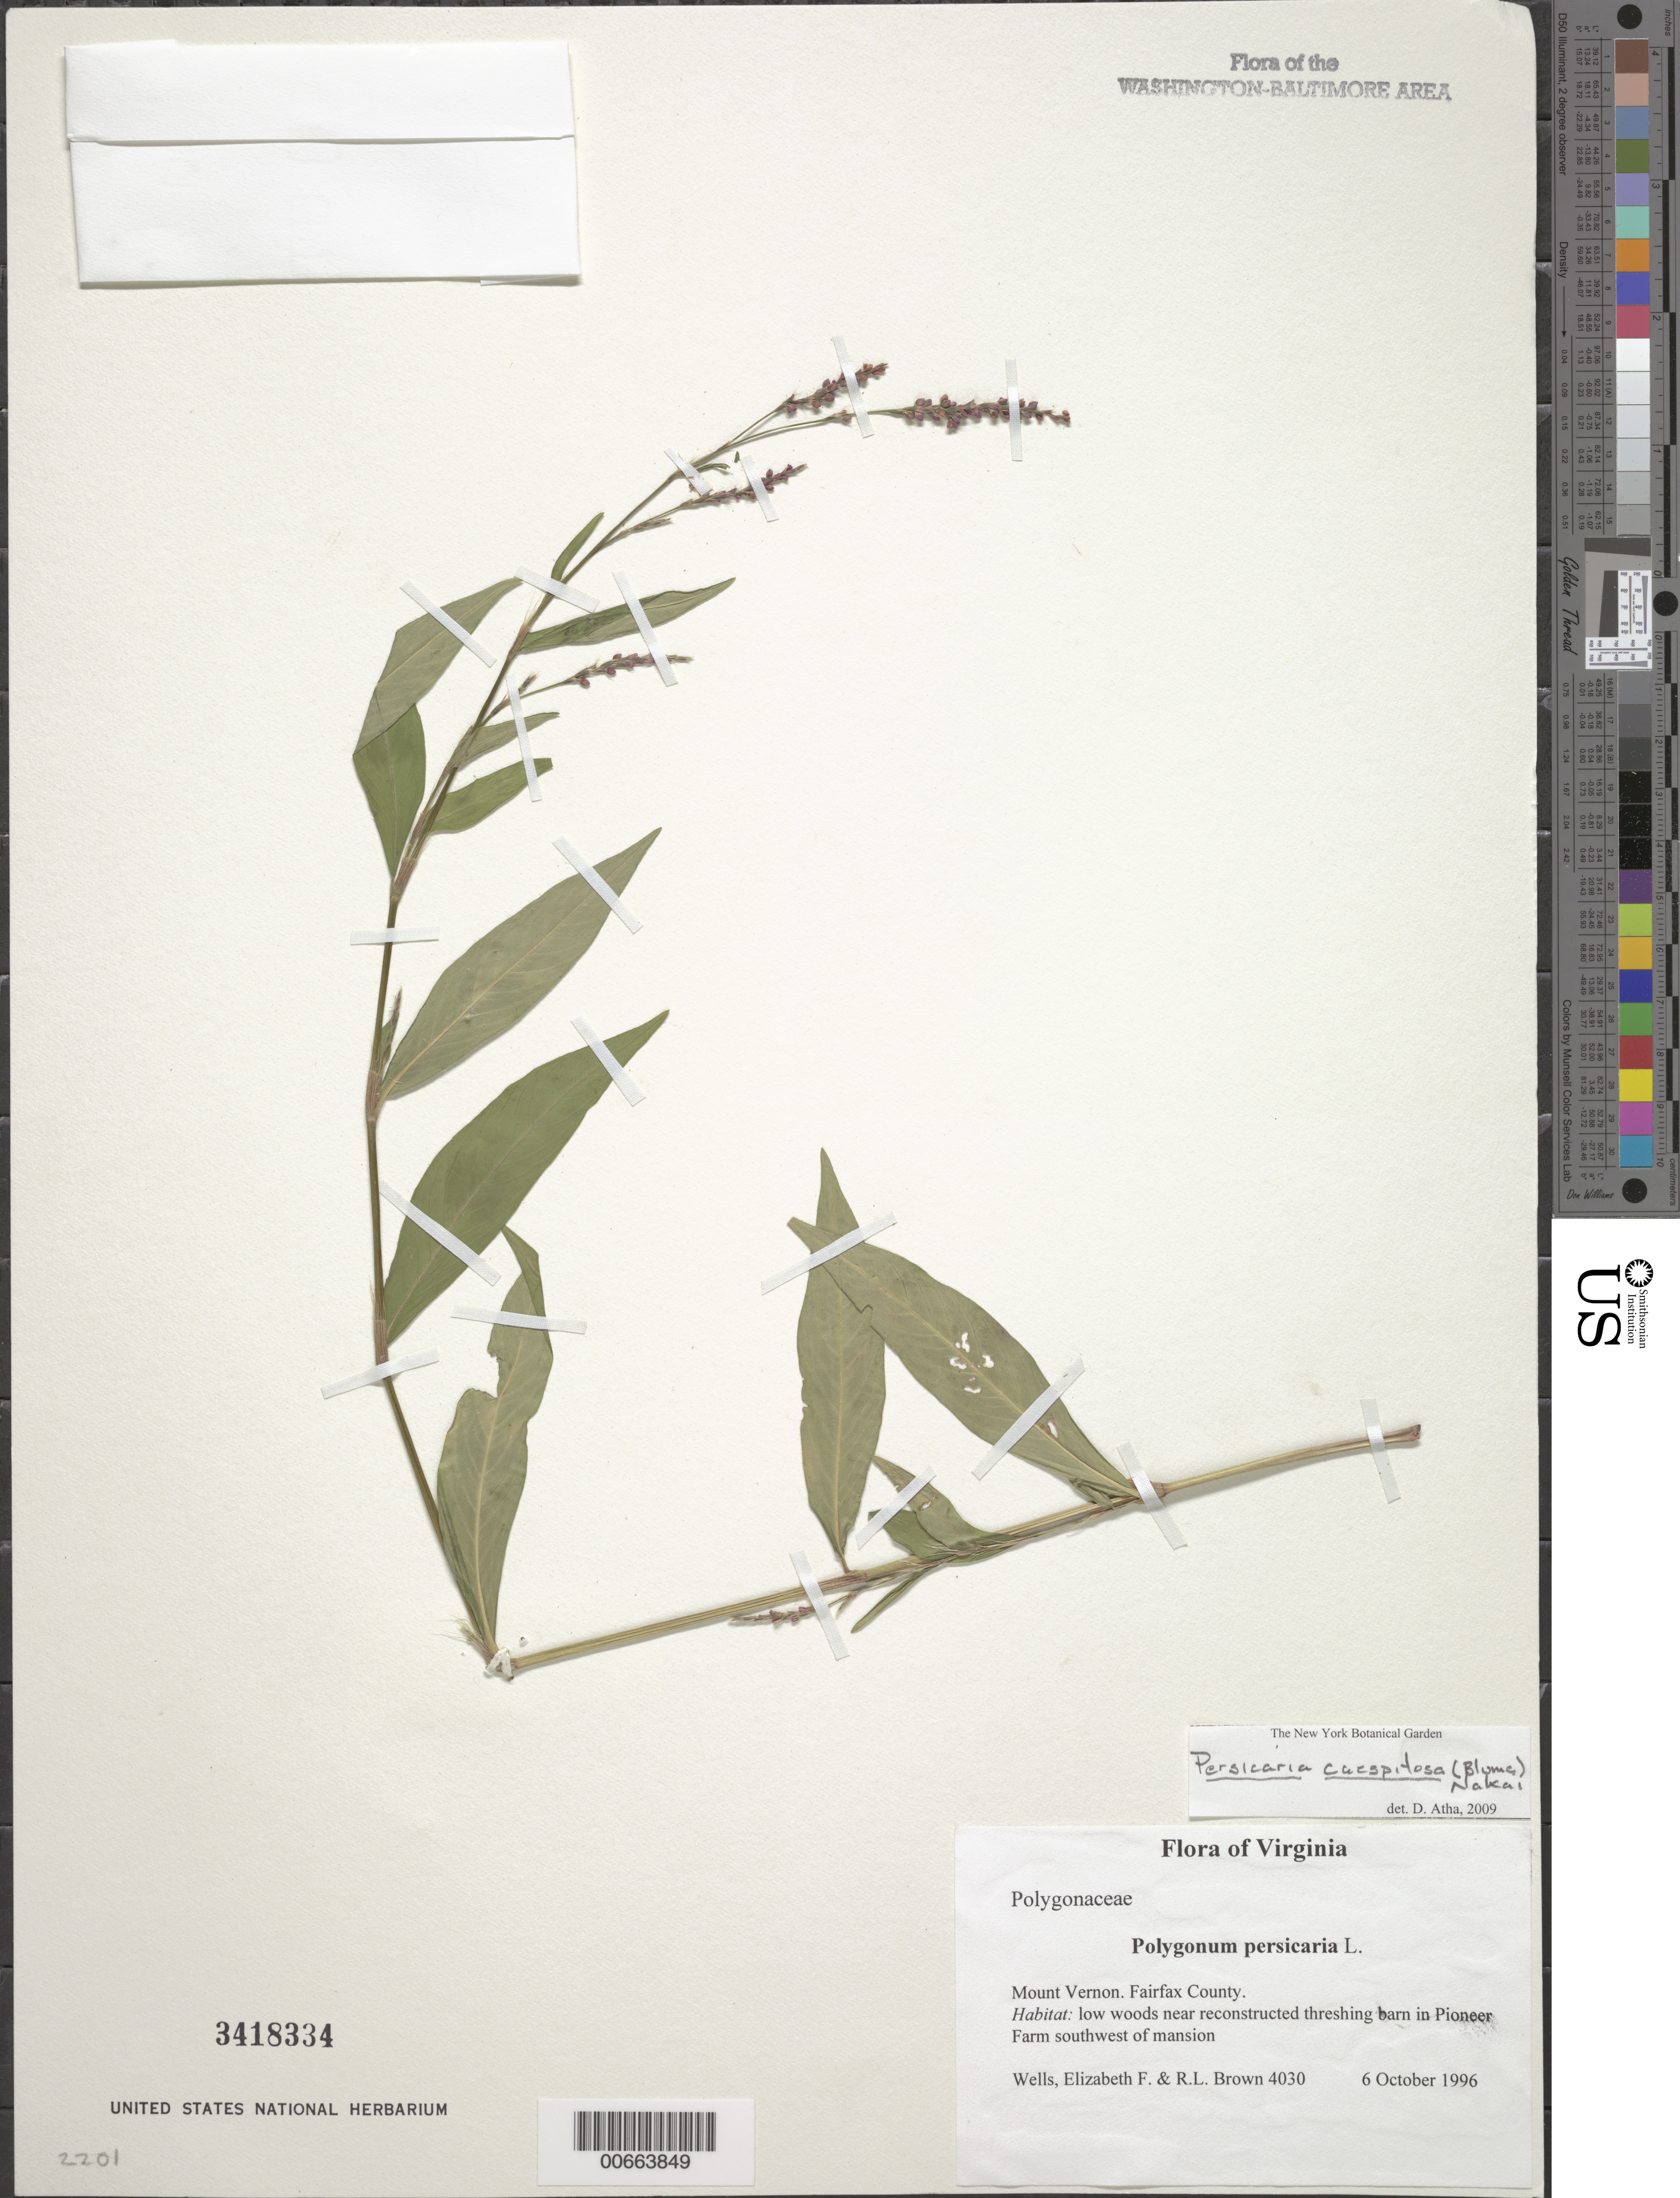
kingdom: Plantae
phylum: Tracheophyta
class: Magnoliopsida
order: Caryophyllales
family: Polygonaceae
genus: Persicaria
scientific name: Persicaria longiseta (Bruijn) Kitag.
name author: (Bruijn &) Kitag.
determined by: Atha, D. E.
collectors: E. F. Wells & R. L. Brown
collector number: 4030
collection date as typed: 06 Oct 1996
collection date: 1996-10-06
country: United States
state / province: Virginia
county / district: Fairfax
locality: Mount Vernon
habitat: low woods near reconstructed threshing barn in Pioneer Farm southwest of mansion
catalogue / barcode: US 3418334